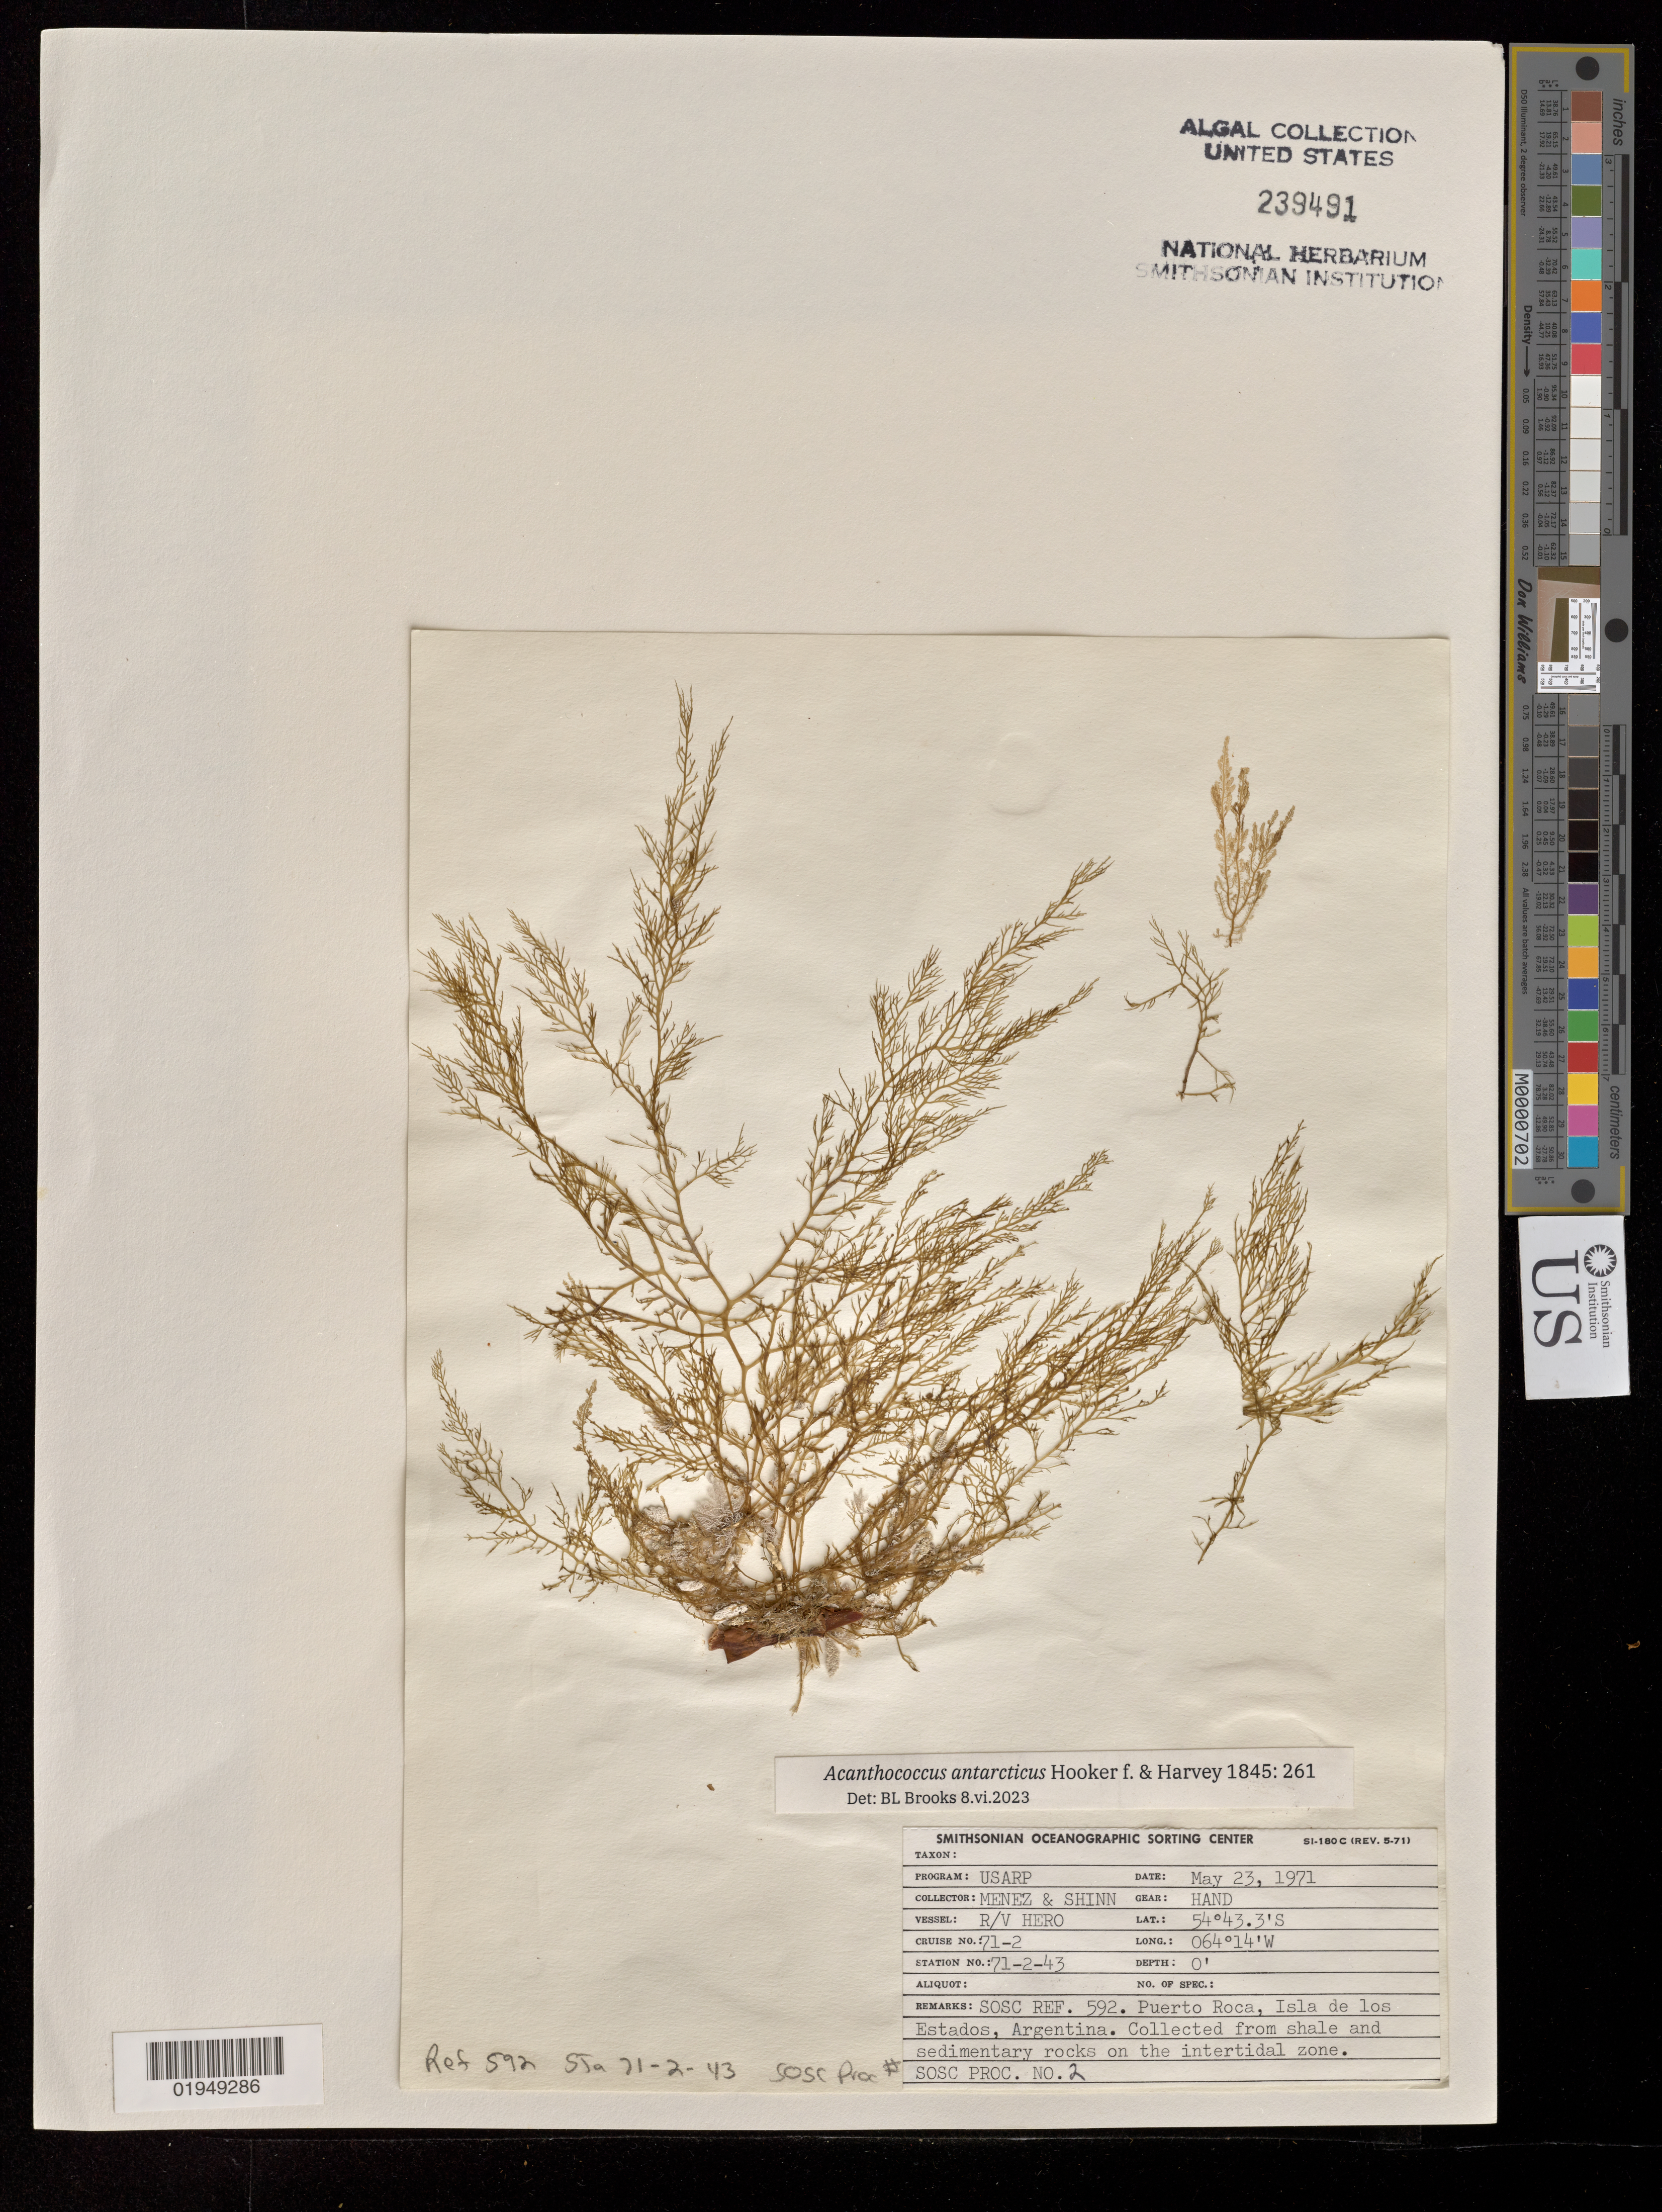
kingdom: Plantae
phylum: Rhodophyta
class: Florideophyceae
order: Gigartinales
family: Cystocloniaceae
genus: Acanthococcus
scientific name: Acanthococcus antarcticus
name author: Hook. f. & Harv.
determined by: Brooks, B. L., (BOT), Smithsonian Institution - National Museum of Natural History (UNITED STATES)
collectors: Meñez & -. Shinn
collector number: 2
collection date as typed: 23 May 1971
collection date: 1971-05-23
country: Argentina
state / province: Tierra del Fuego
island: Isla de los Estados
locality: Puerto Roca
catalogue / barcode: US 239491